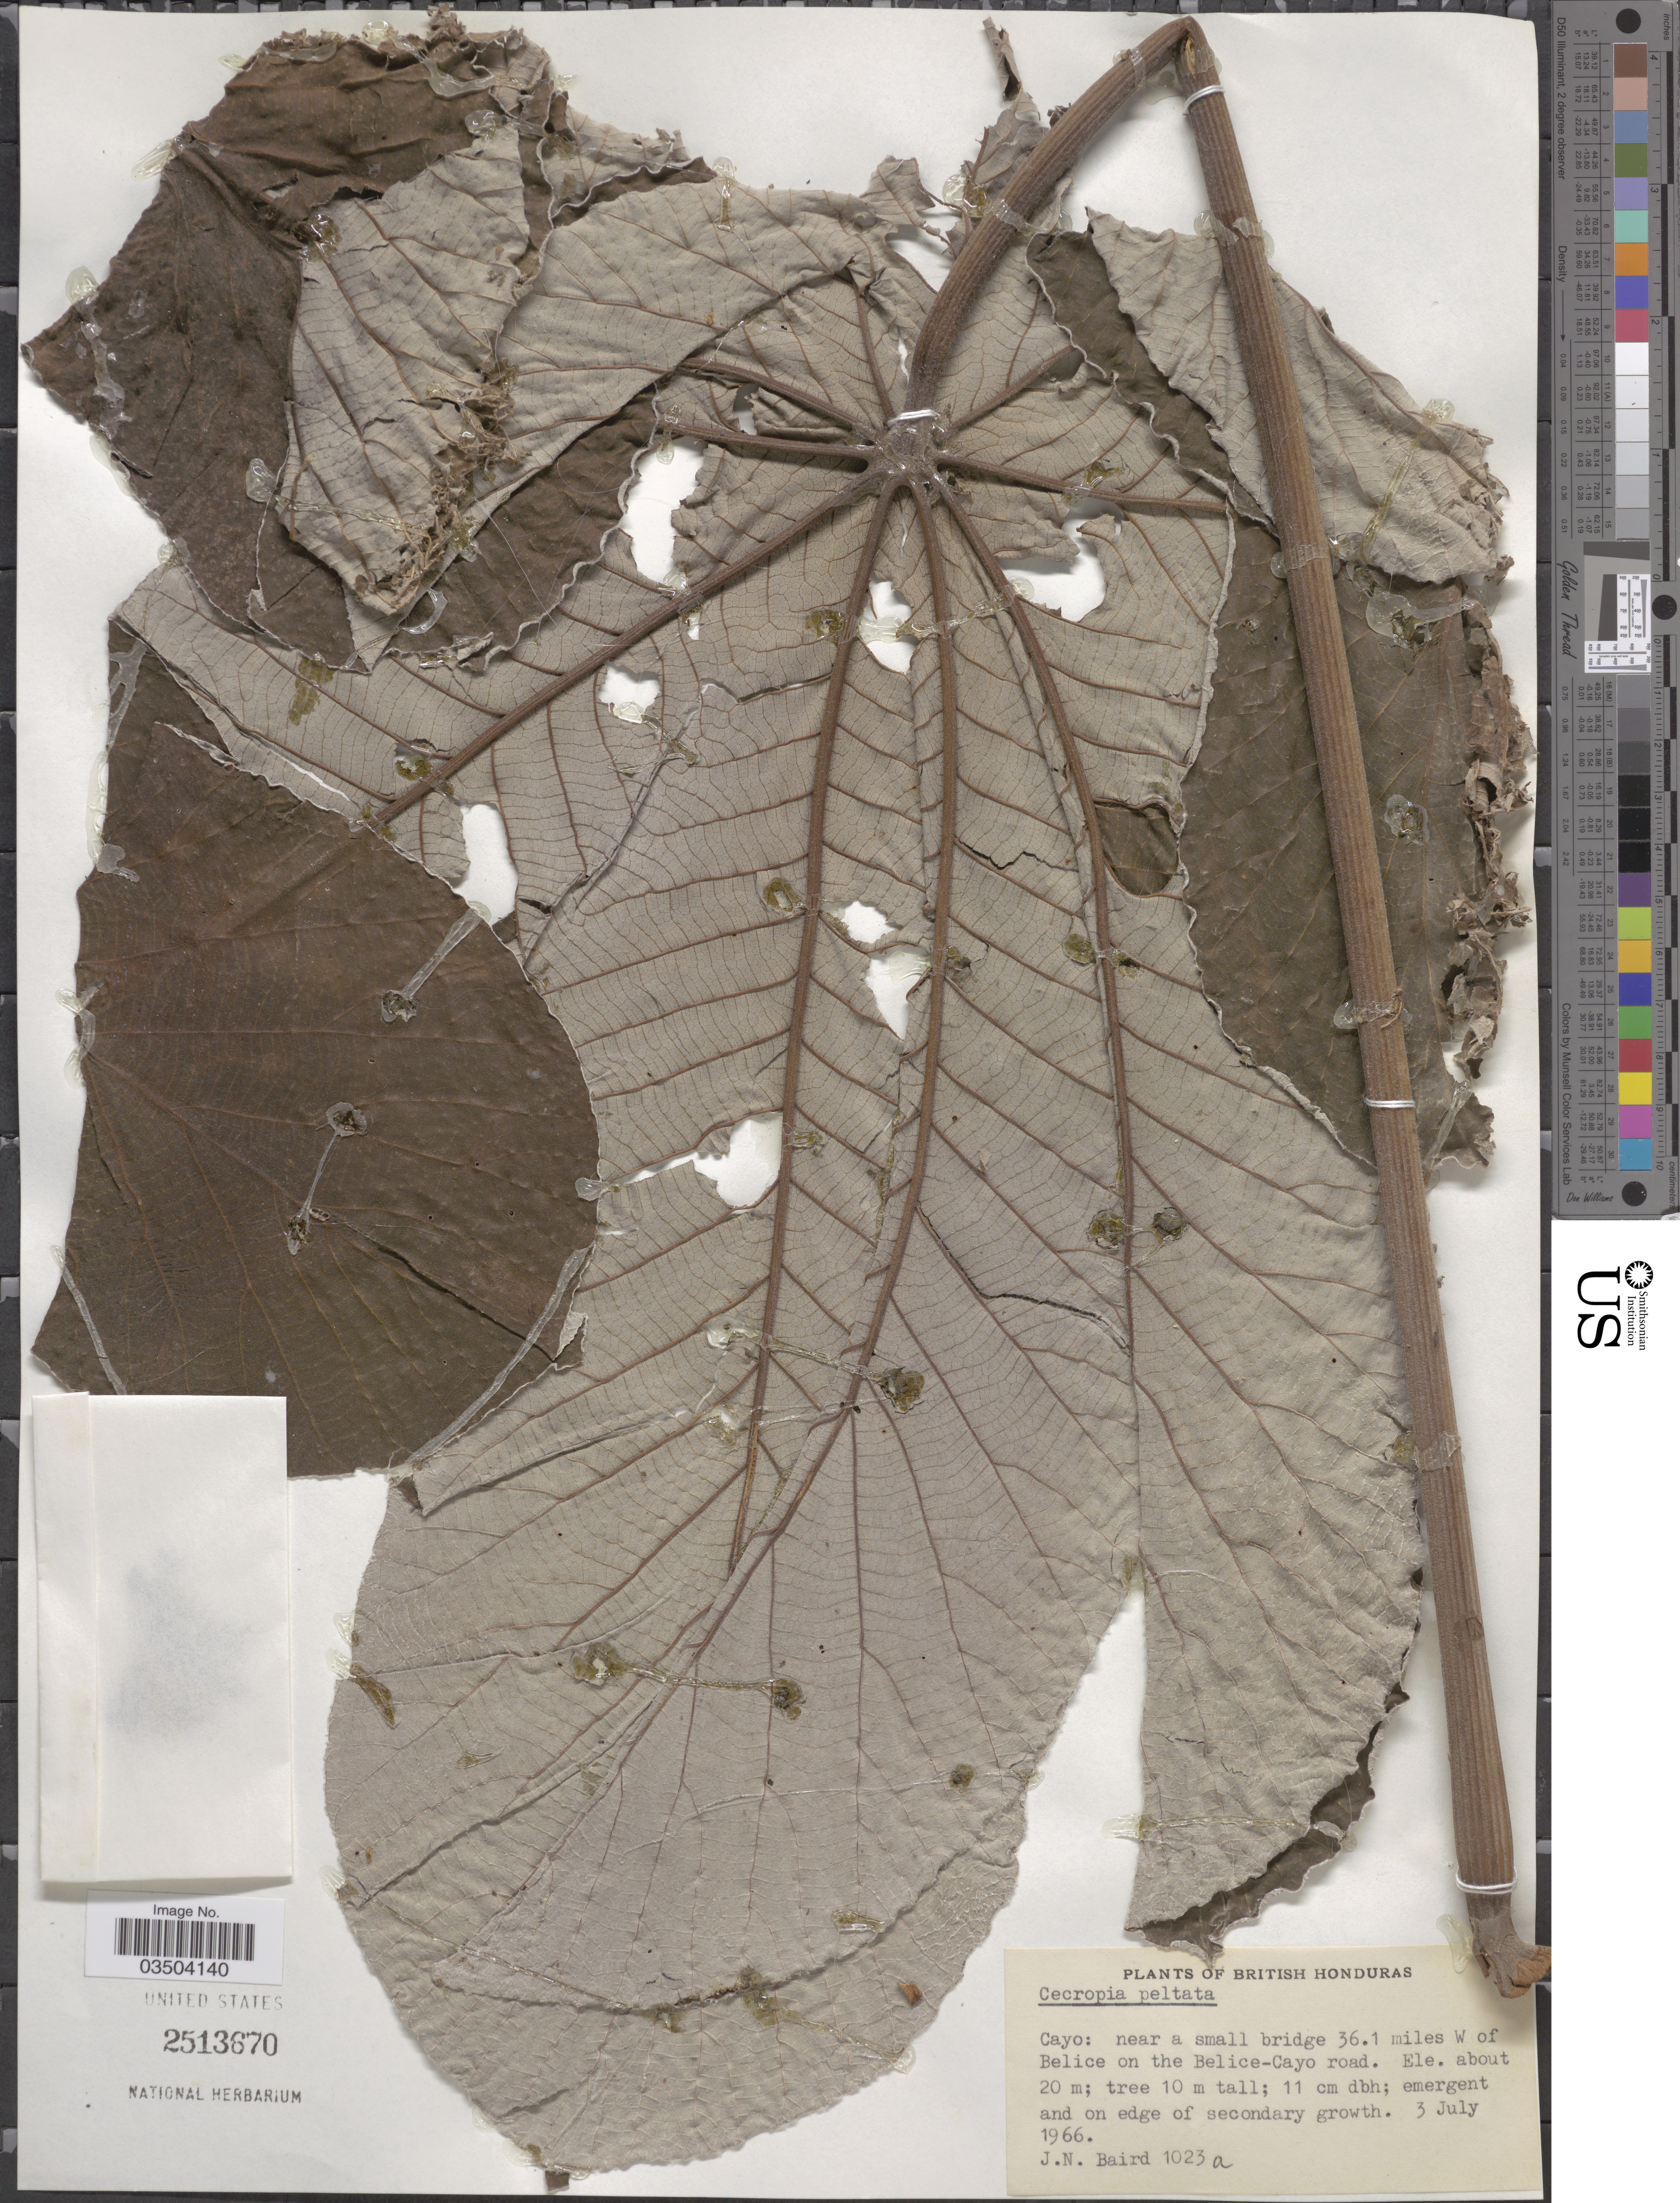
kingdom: Plantae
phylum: Tracheophyta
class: Magnoliopsida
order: Rosales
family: Urticaceae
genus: Cecropia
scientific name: Cecropia peltata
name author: L.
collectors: J. Baird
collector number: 1023a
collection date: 1966-07-03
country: Belize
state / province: Cayo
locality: British Honduras. Near a small bridge 36.1 miles W of Belice on the Belice-Cayo road.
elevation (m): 20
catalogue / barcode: US 2513670